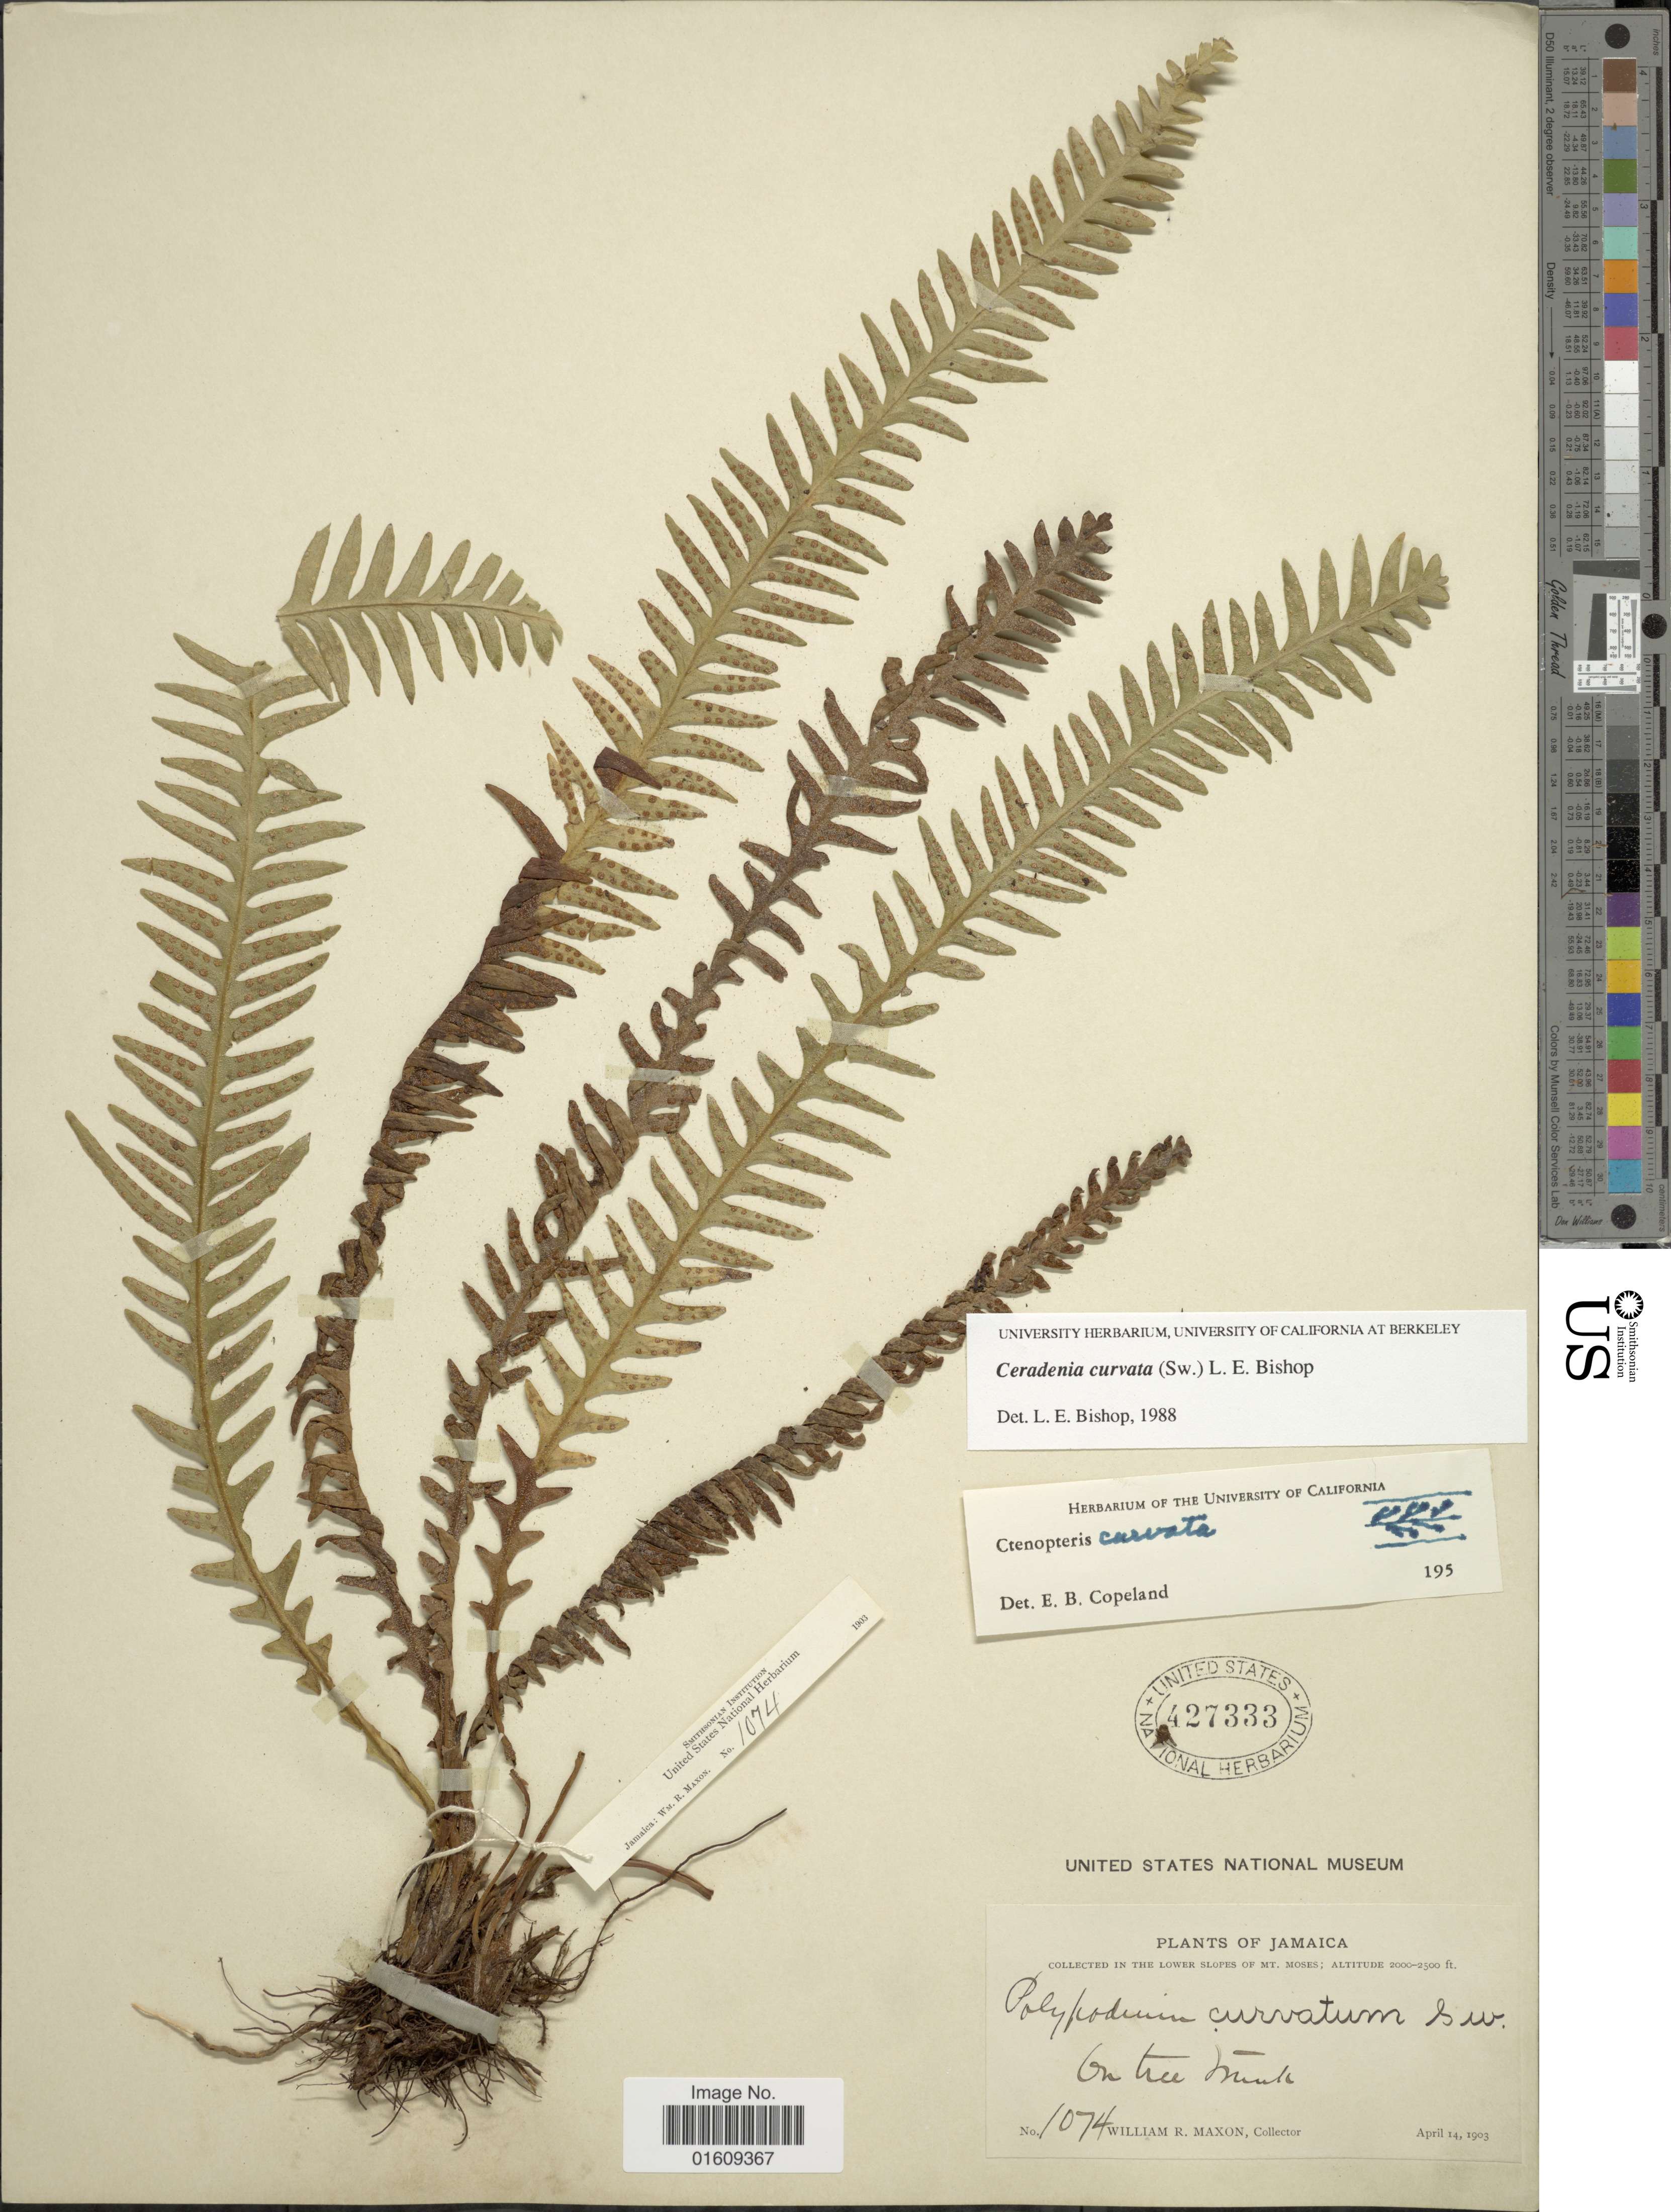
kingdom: Plantae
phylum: Tracheophyta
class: Polypodiopsida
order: Polypodiales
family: Polypodiaceae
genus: Ceradenia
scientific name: Ceradenia curvata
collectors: W. R. Maxon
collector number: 1074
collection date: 1903-04-14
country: Jamaica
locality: Jamaica, in the lower slopes of Mt. Moses.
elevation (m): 610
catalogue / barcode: US 427333